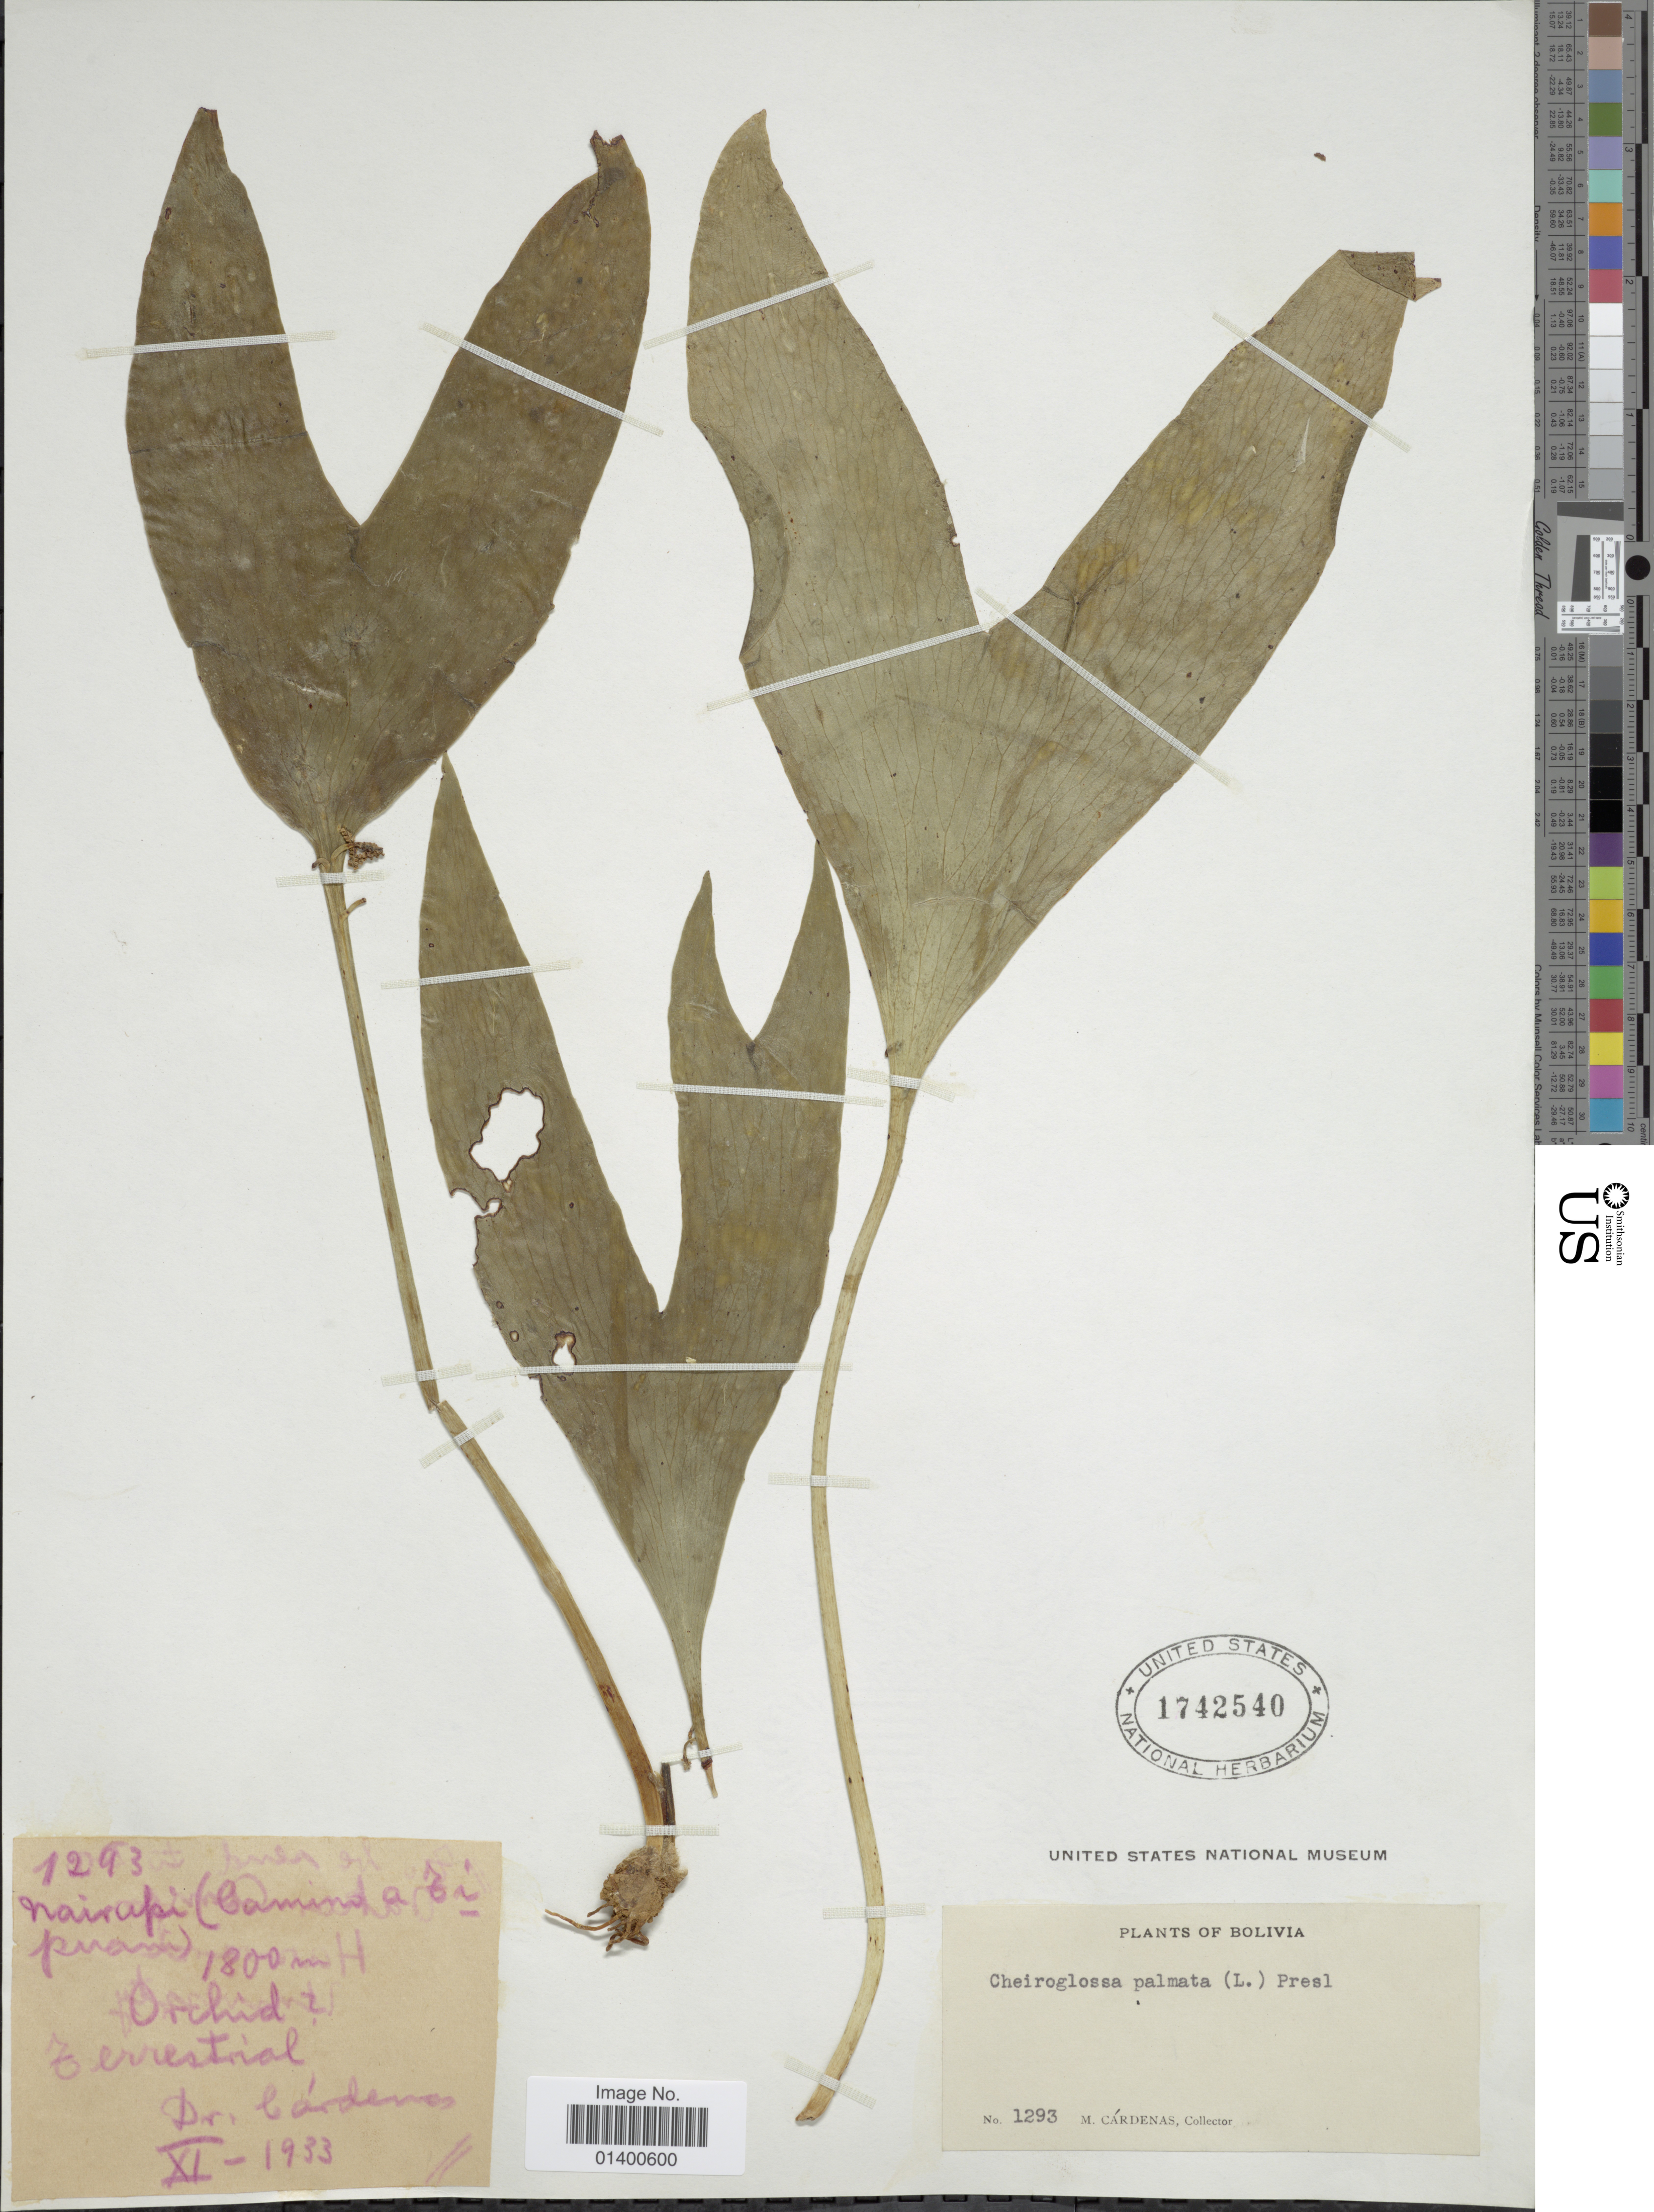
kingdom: Plantae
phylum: Tracheophyta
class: Polypodiopsida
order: Ophioglossales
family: Ophioglossaceae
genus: Cheiroglossa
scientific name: Cheiroglossa palmata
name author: (L.) C. Presl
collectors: M. Cárdenas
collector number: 1293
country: Bolivia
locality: Nairapi (Camino a Tipuani) Orchid terrestial.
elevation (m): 1800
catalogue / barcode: US 1742540